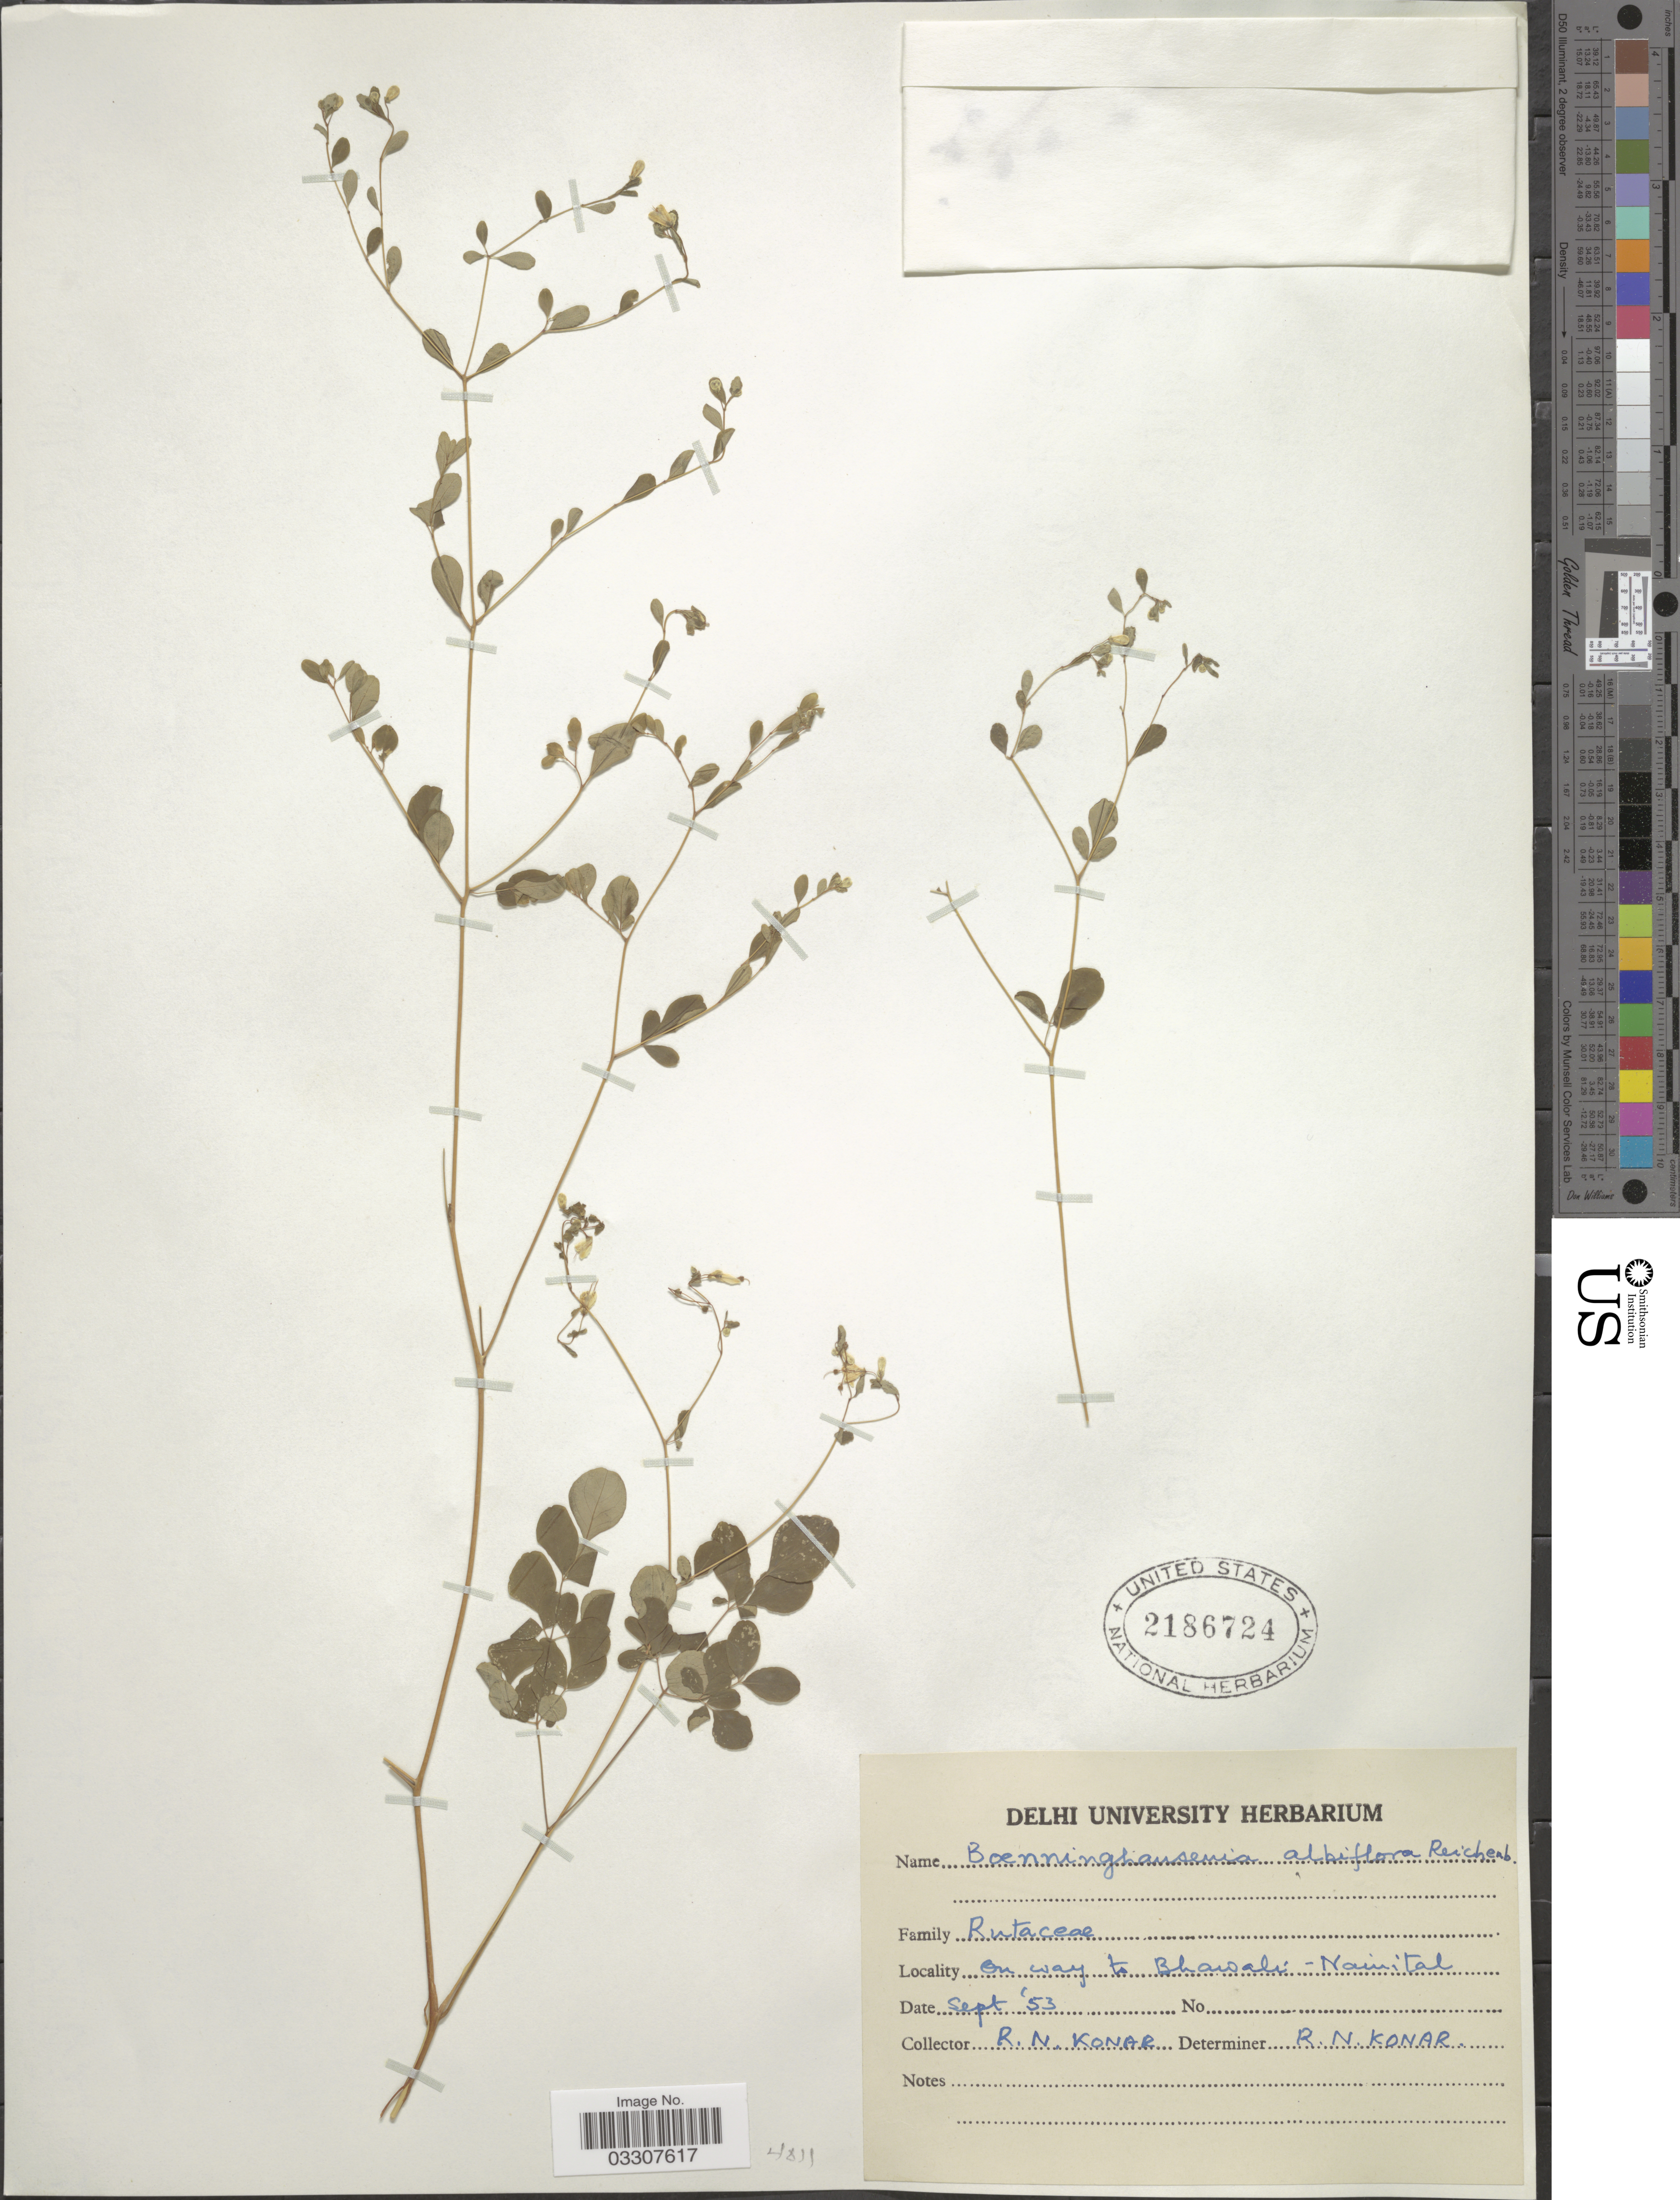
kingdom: Plantae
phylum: Tracheophyta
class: Magnoliopsida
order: Sapindales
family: Rutaceae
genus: Boenninghausenia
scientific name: Boenninghausenia albiflora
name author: (Hook.) Meisn.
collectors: R. Konar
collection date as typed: Transcribed d/m/y: /9/53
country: India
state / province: Delhi, Capital Territory of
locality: On way to Bhawali - Naimital.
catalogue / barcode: US 2186724